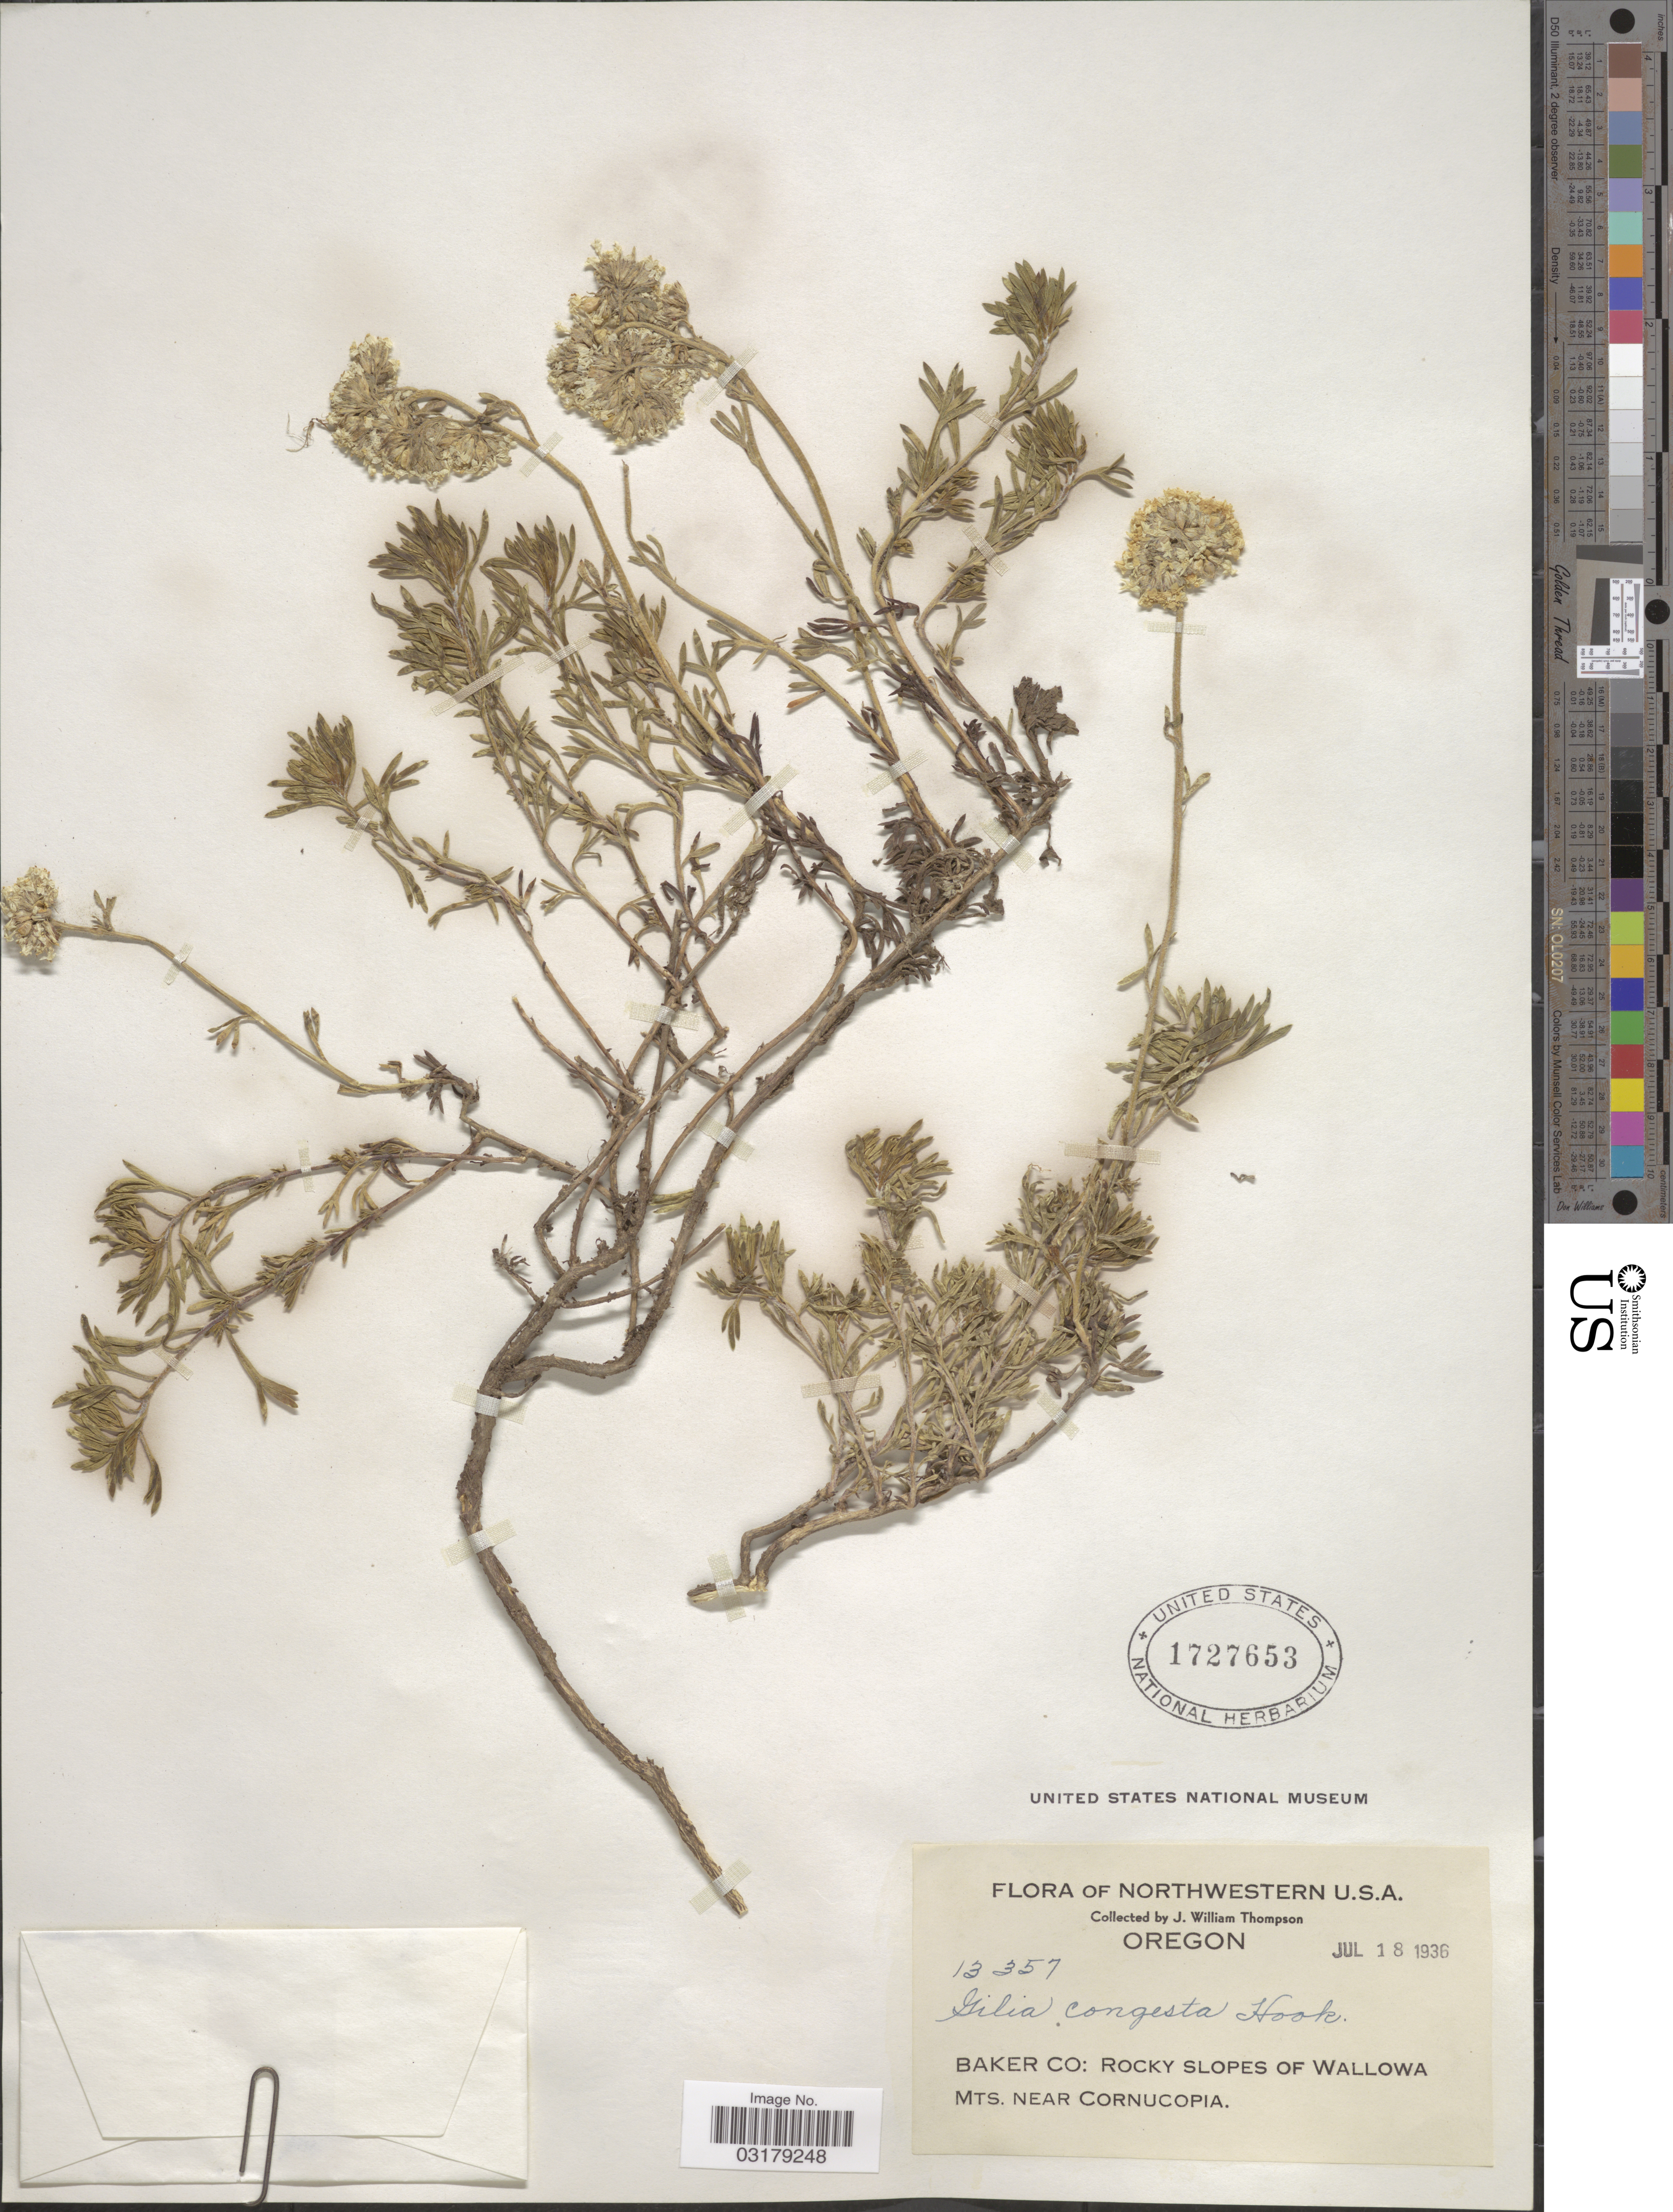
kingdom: Plantae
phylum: Tracheophyta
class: Magnoliopsida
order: Ericales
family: Polemoniaceae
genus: Ipomopsis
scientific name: Ipomopsis congesta subsp. congesta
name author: (Hook.) V.E. Grant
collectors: J. W. Thompson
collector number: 13357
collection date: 1936-07-18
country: United States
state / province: Oregon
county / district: Baker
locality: Northwestern U.S.A. BAKER CO: Rocky slopes of Wallowa Mts. near Cornucopia.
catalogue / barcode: US 1727653